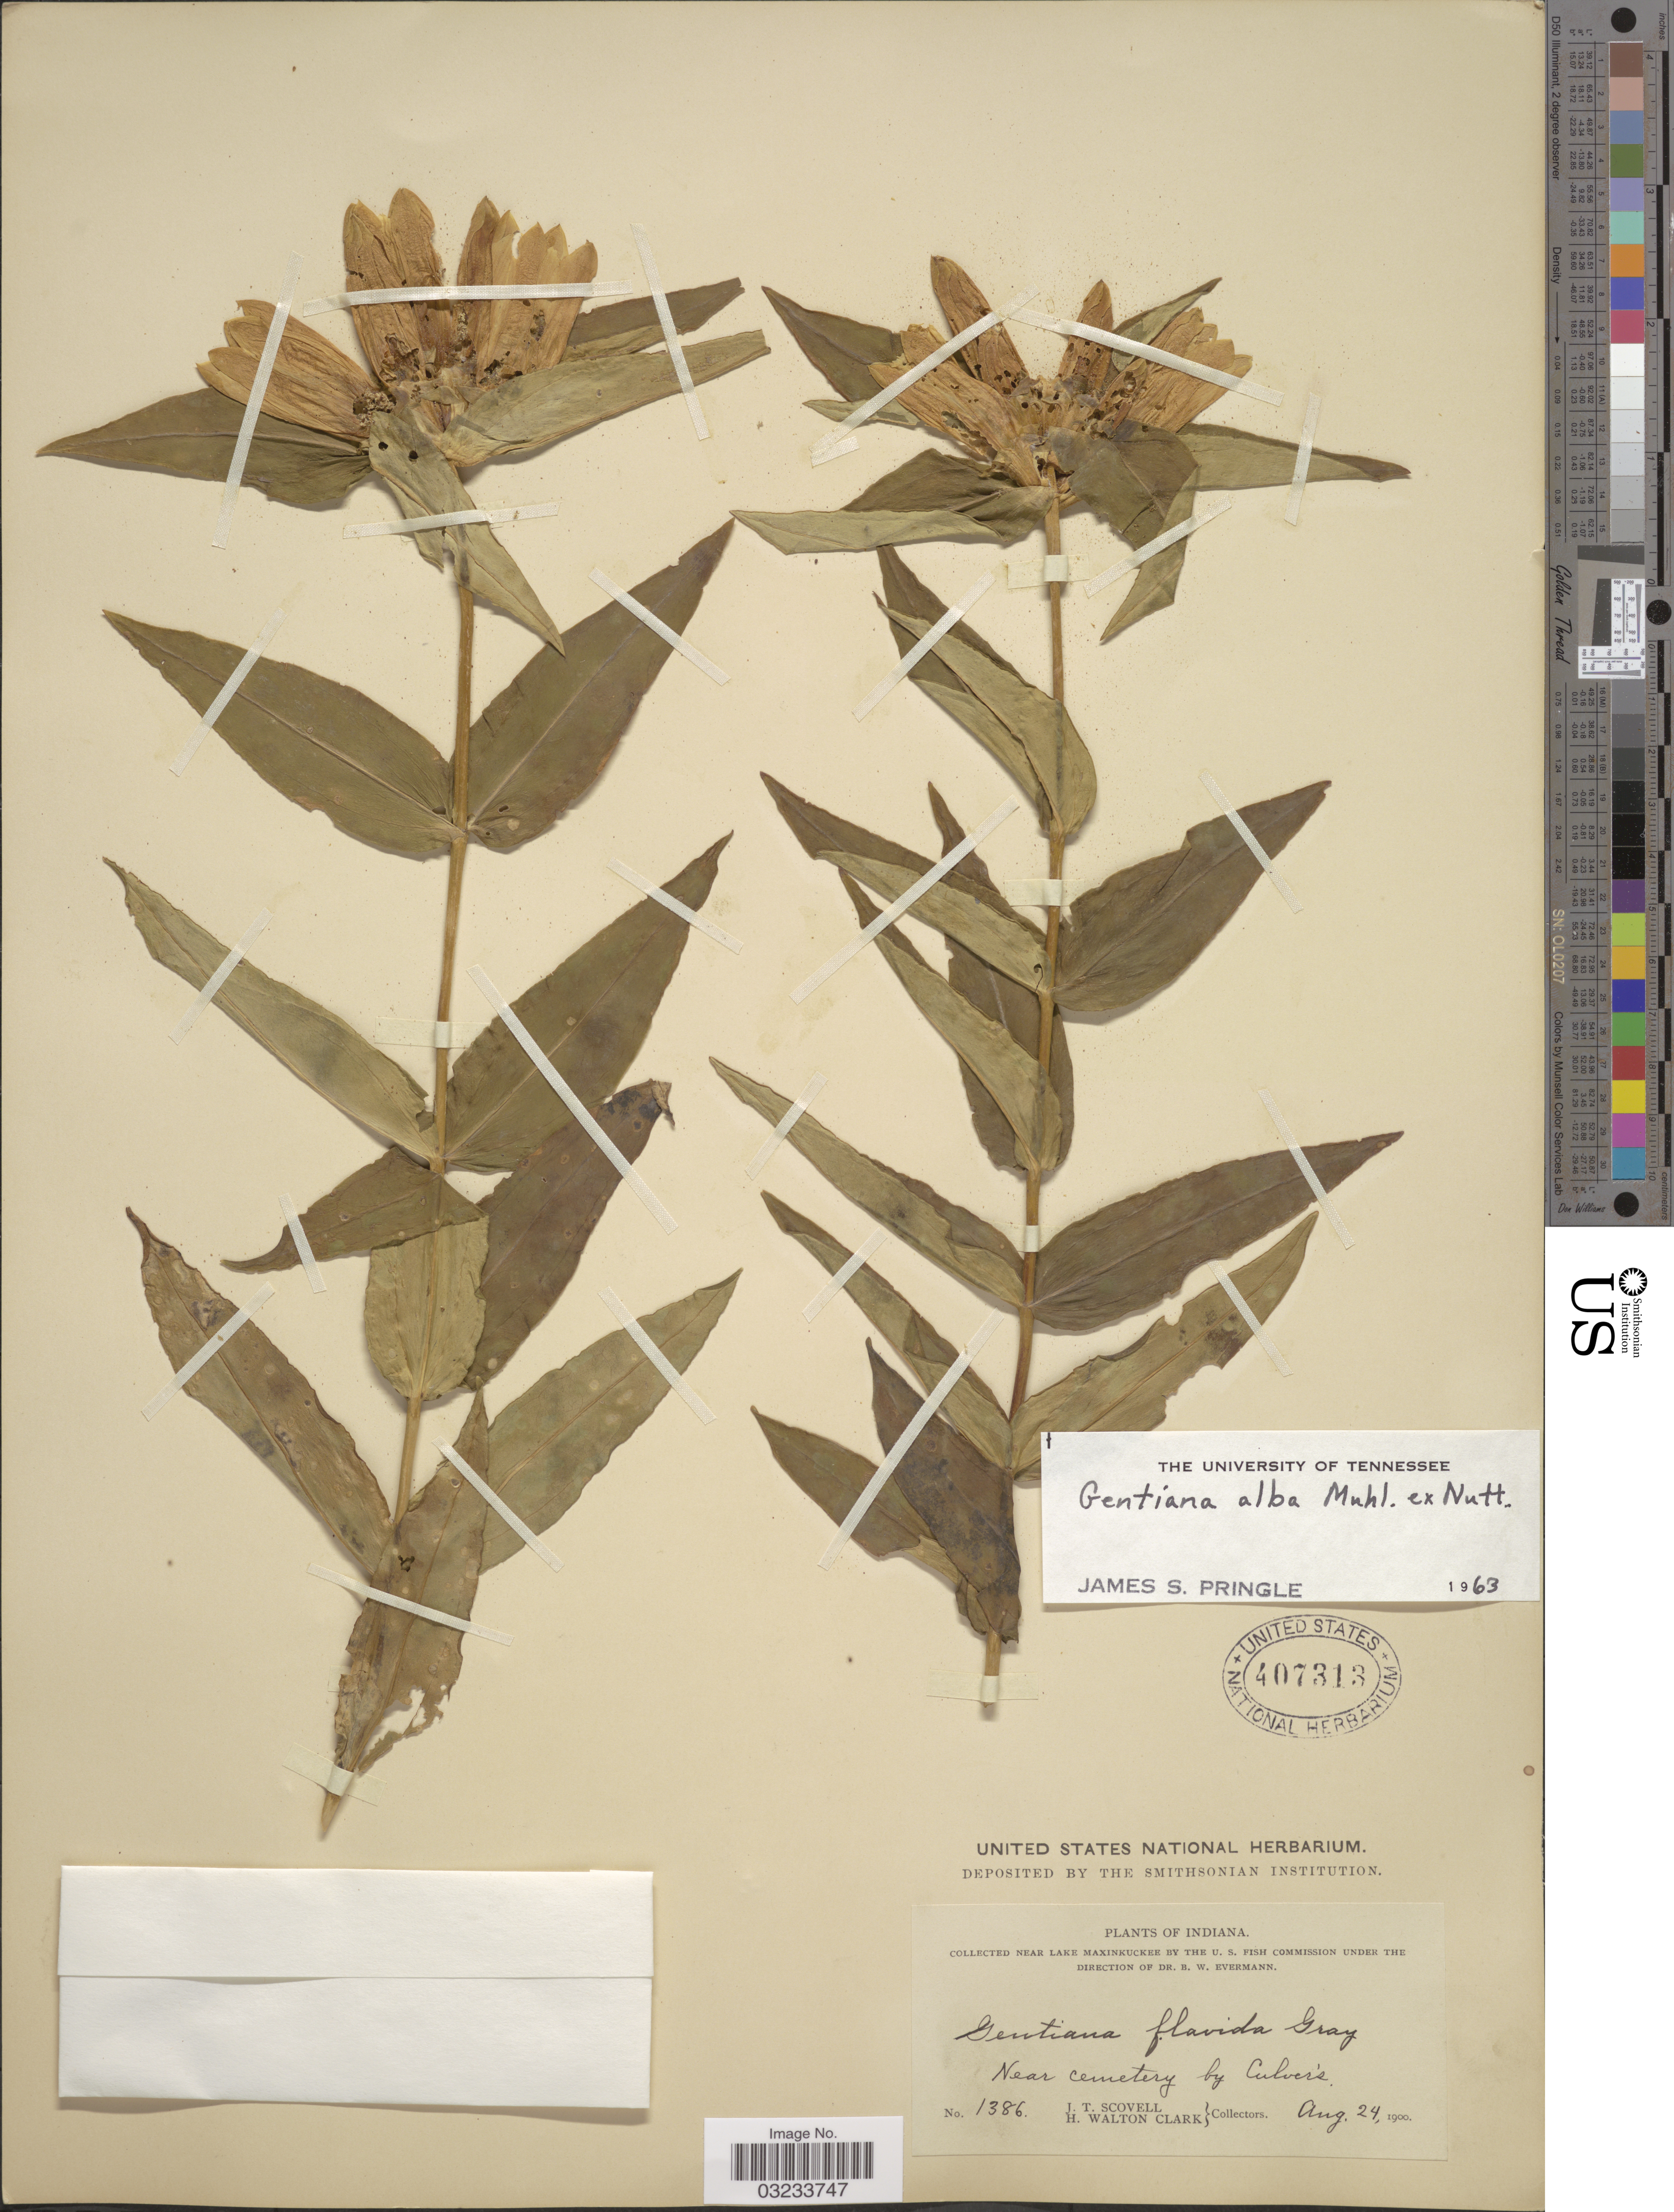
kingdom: Plantae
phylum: Tracheophyta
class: Magnoliopsida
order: Gentianales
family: Gentianaceae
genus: Gentiana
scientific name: Gentiana alba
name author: Muhl. ex J. McNab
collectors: J. T. Scovell & H. W. Clark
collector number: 1386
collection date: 1900-08-24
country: United States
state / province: Indiana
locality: Collected near Lake Maxinkuckee. Near cemetery by Culver's.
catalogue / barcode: US 407313